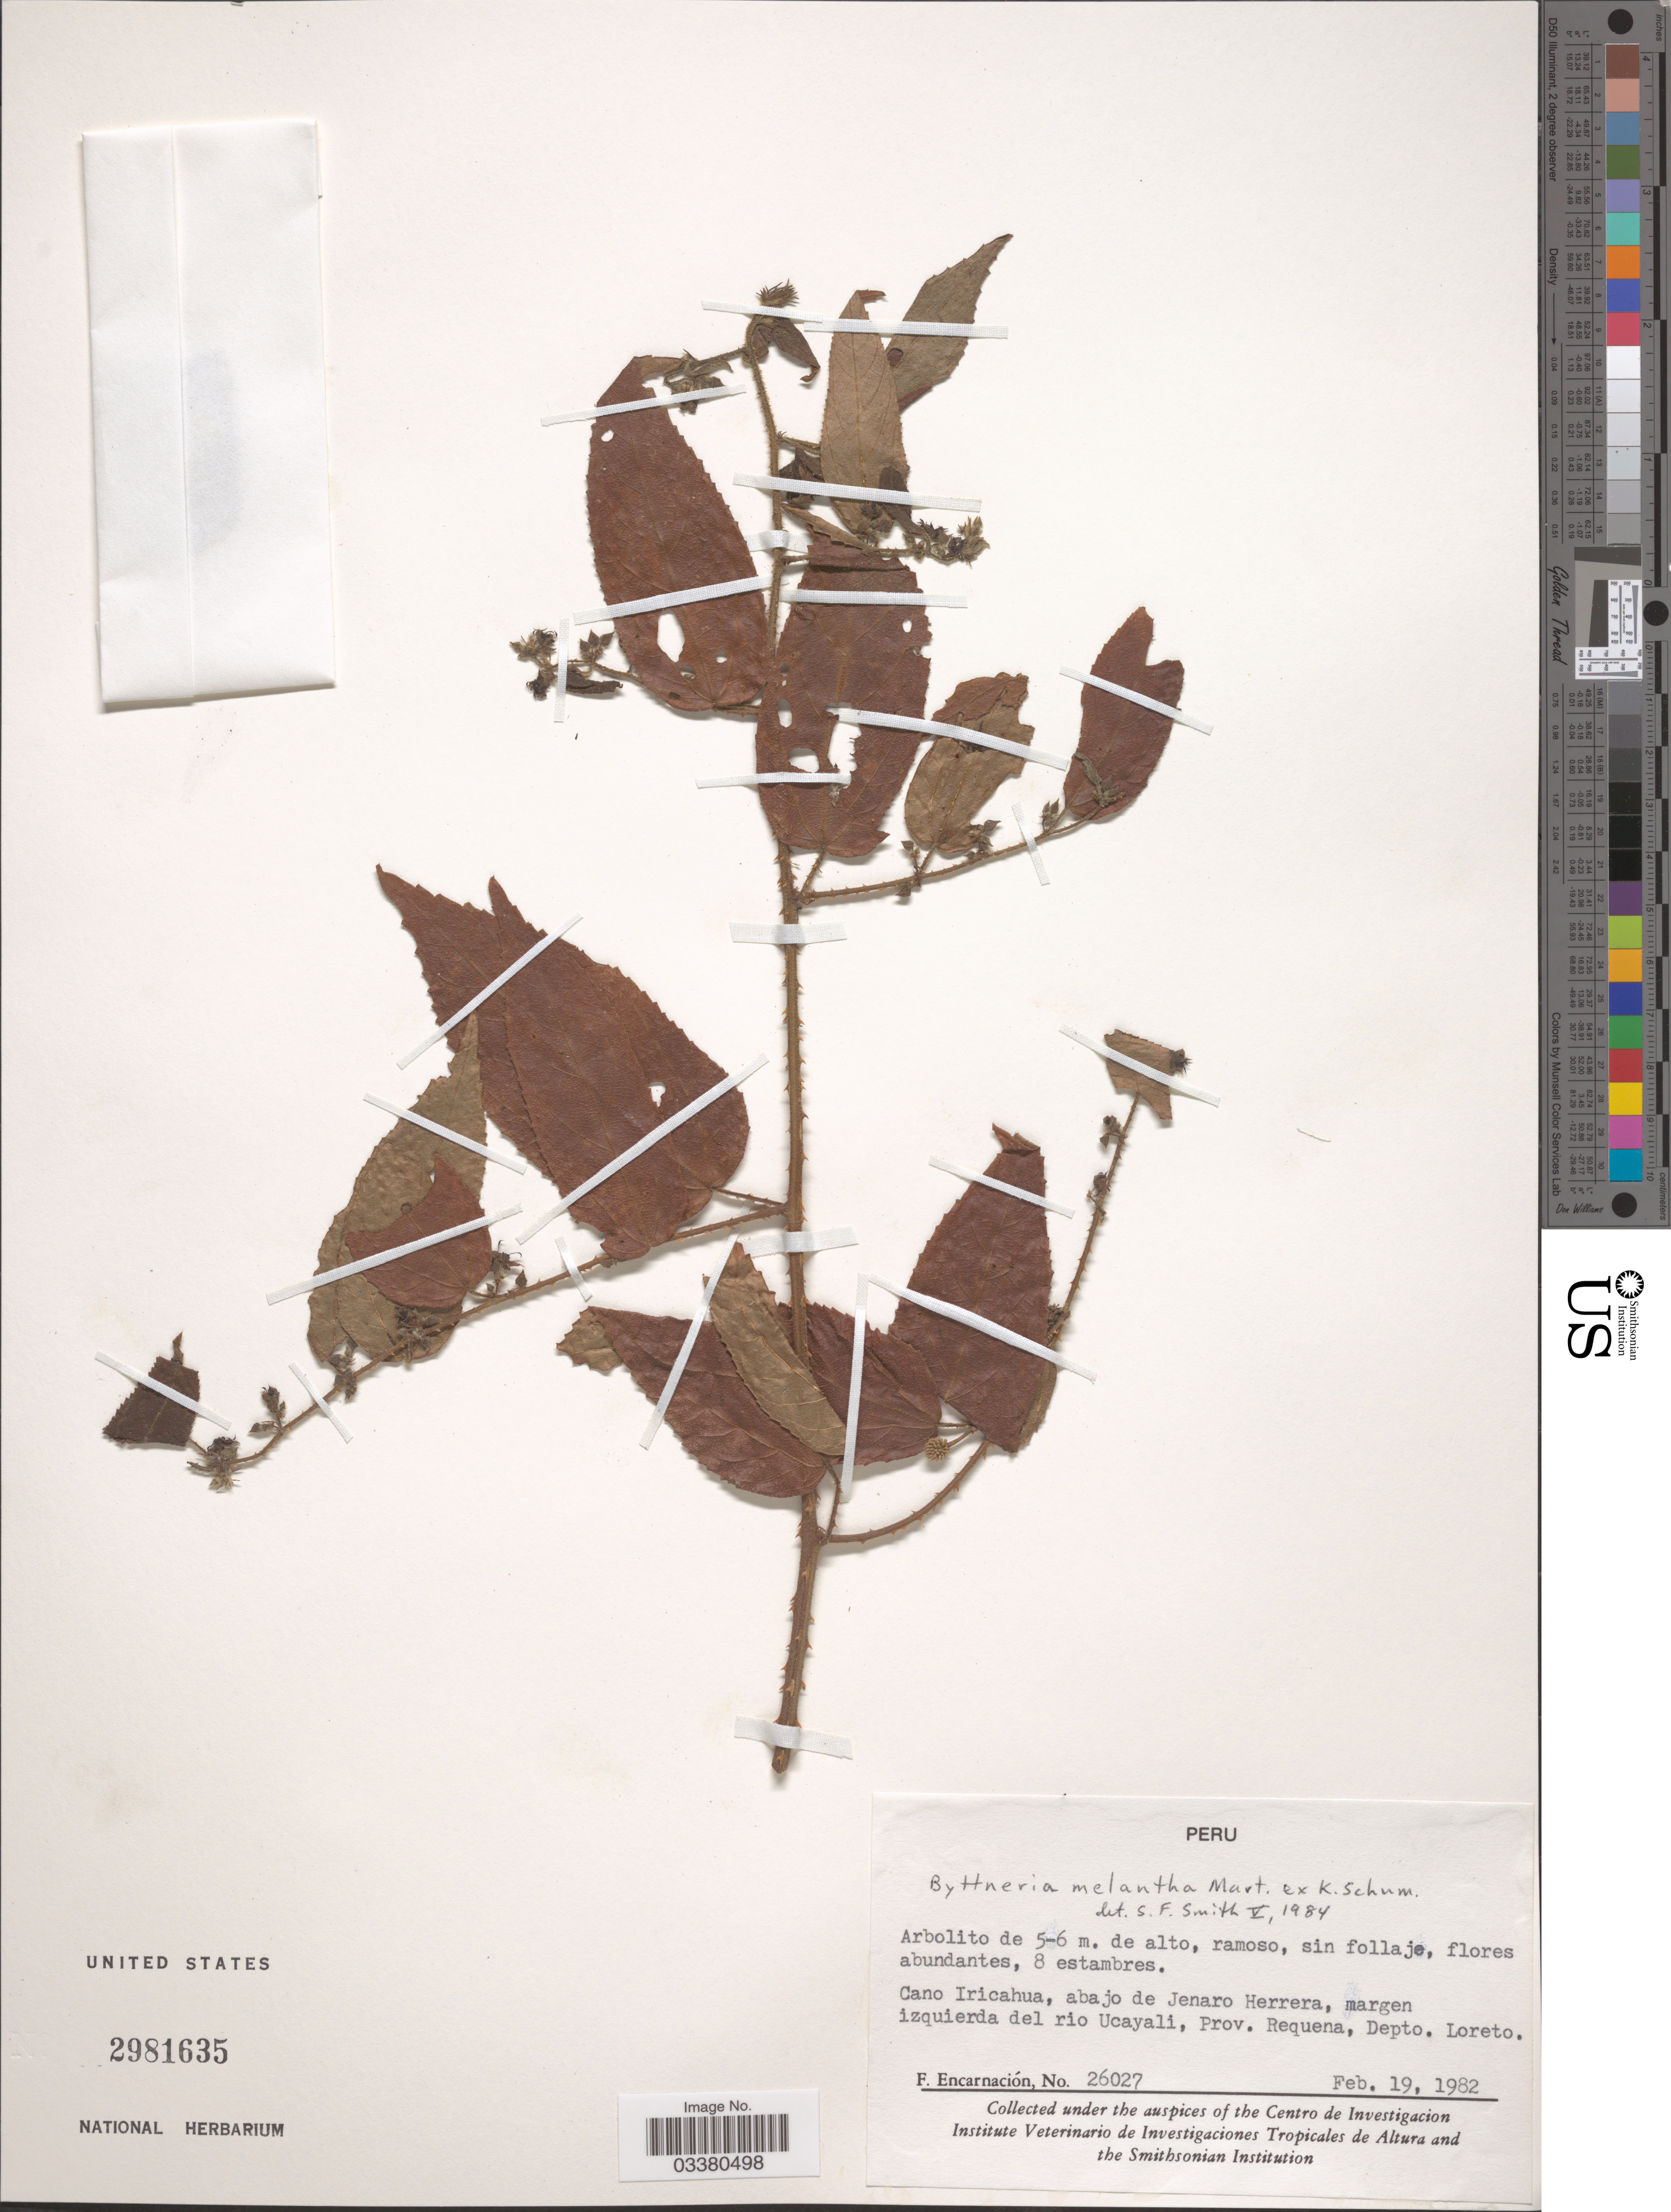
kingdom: Plantae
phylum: Tracheophyta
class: Magnoliopsida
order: Malvales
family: Malvaceae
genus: Byttneria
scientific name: Byttneria melantha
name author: Mart. ex K. Schum.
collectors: F. Encarnación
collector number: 26027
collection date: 1982-02-19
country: Peru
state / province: Loreto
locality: Cano Iricahua, abajo de Jenaro Herrera, margen izquierda del rio Ucayali, Prov. Requena, Depto. Loreto.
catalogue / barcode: US 2981635